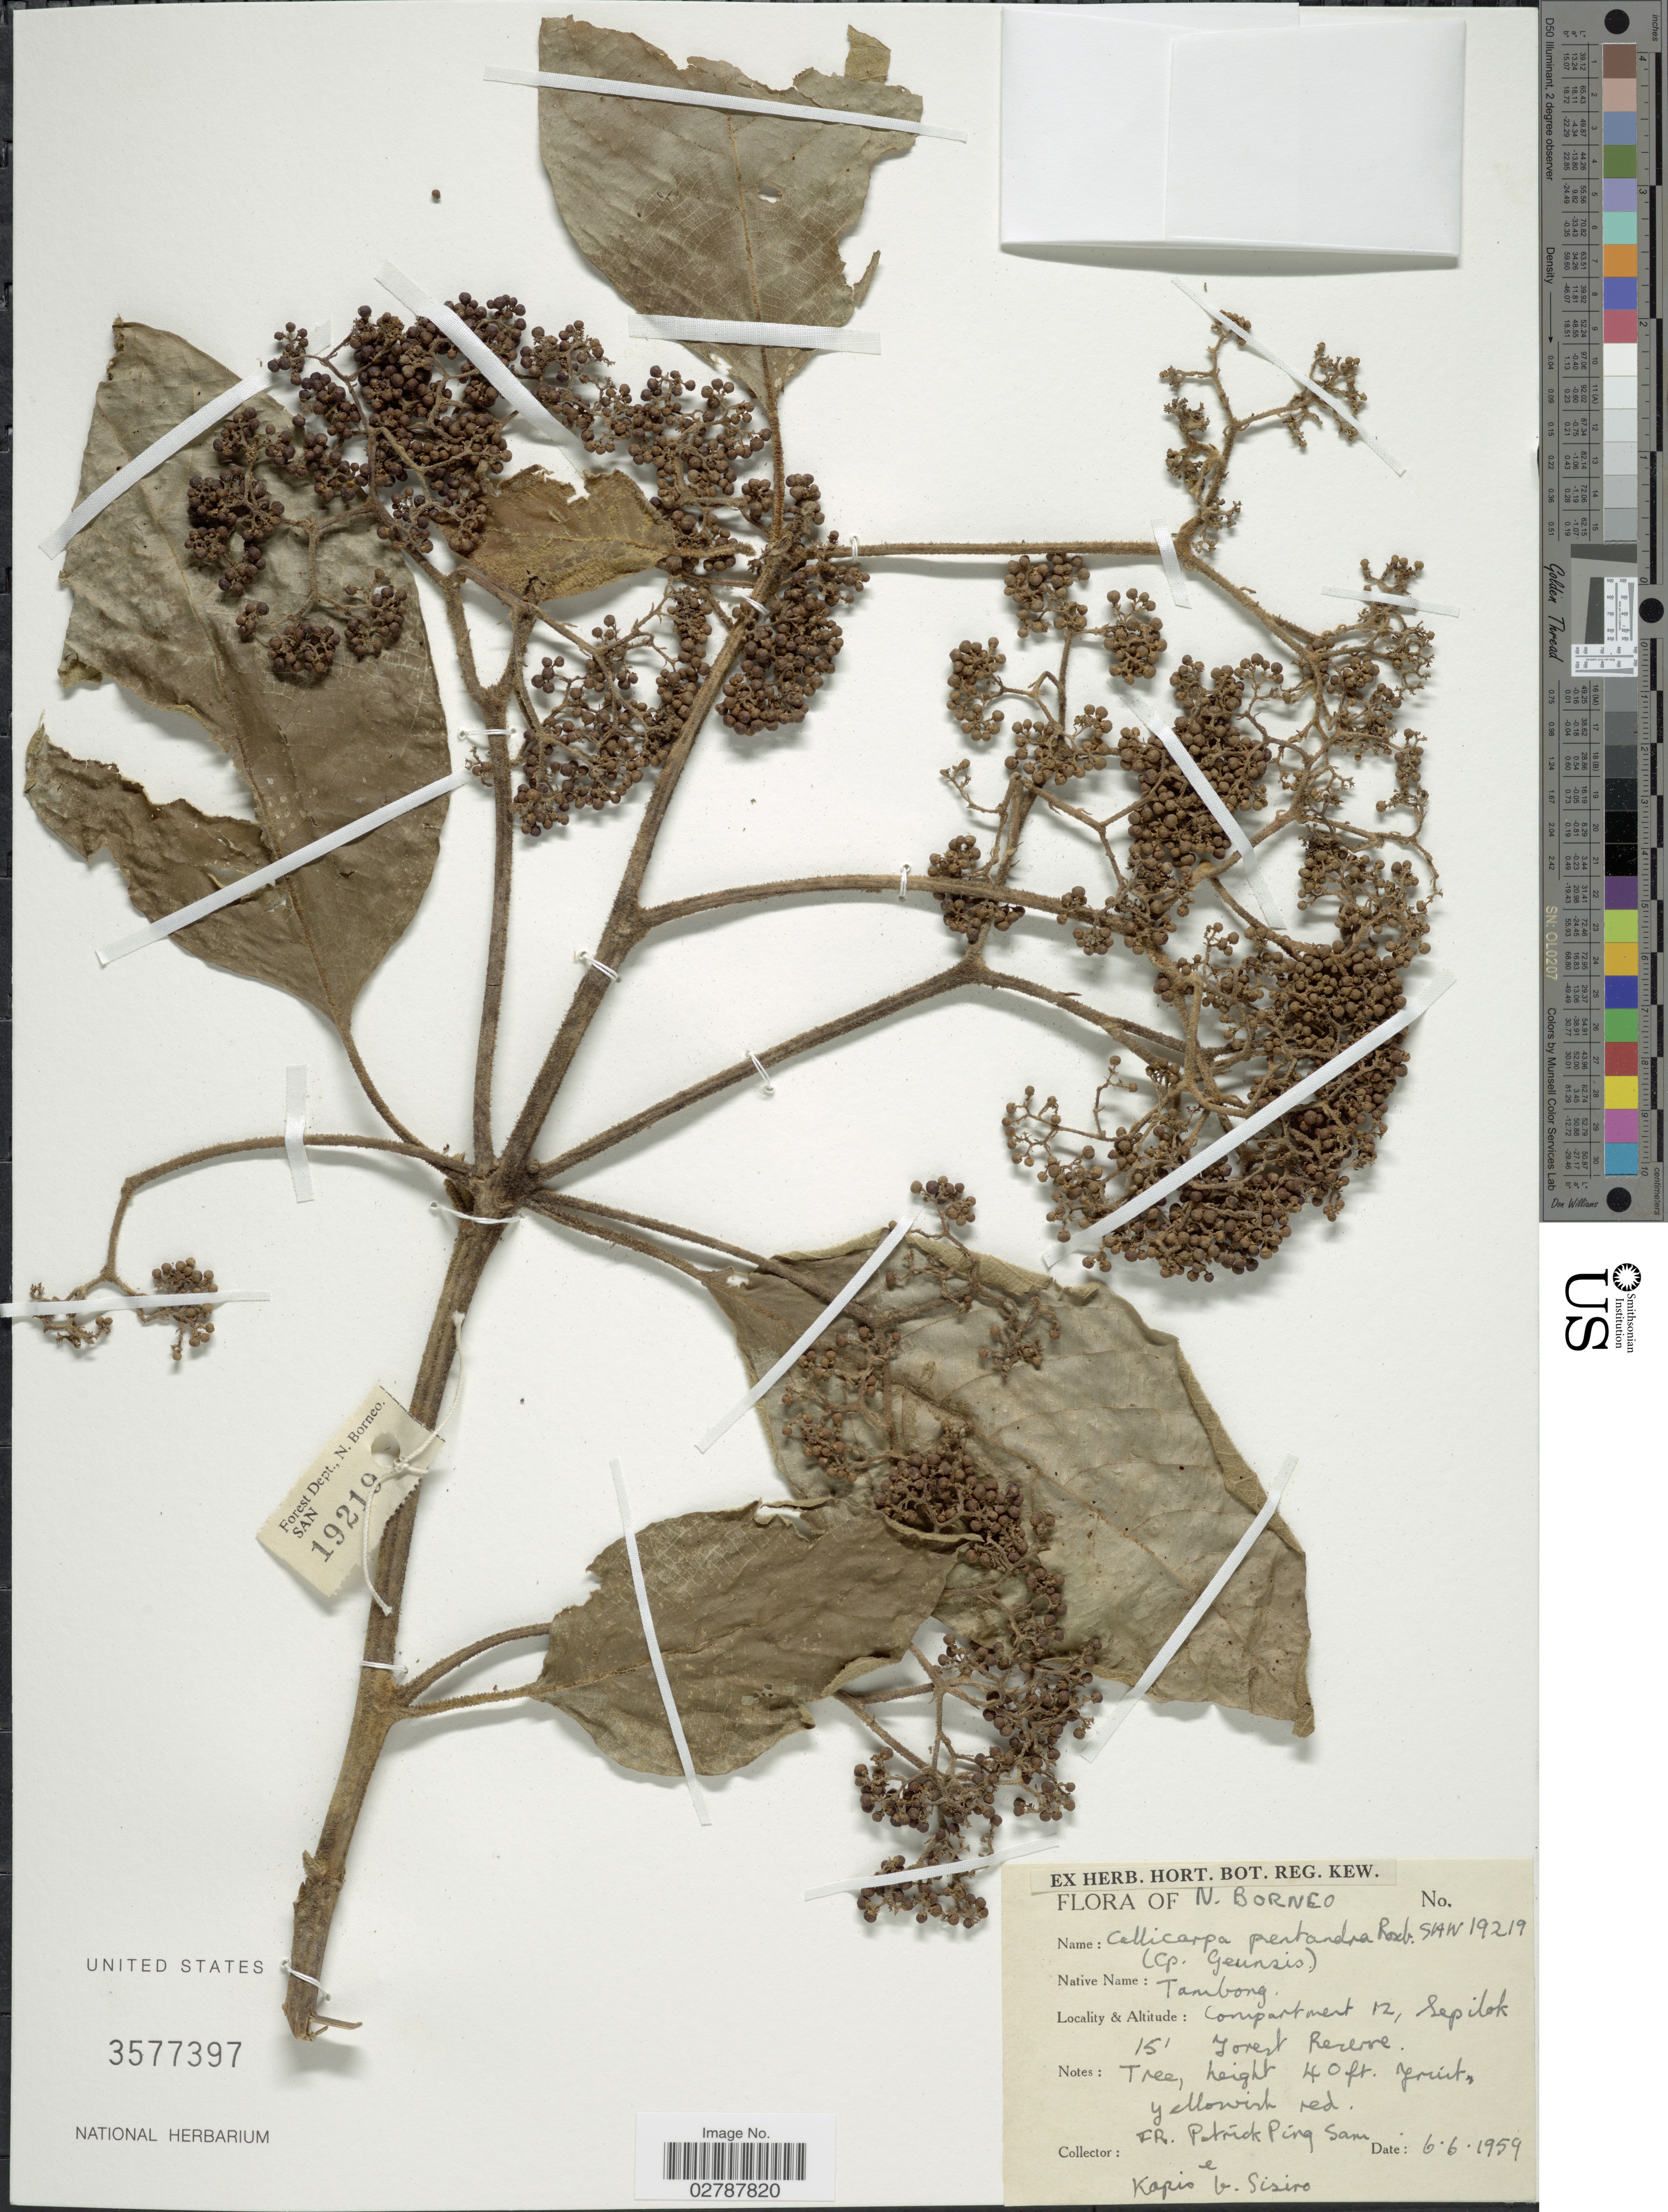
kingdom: Plantae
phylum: Tracheophyta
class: Magnoliopsida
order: Lamiales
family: Lamiaceae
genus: Callicarpa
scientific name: Callicarpa pentandra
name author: Roxb.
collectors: Patrick Ping San & K. Sisiro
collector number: SAW19219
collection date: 1959-06-06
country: Malaysia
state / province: Sabah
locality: N. Borneo. Compartment 12, Sepilok Forest Reserve.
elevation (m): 5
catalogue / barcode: US 3577397